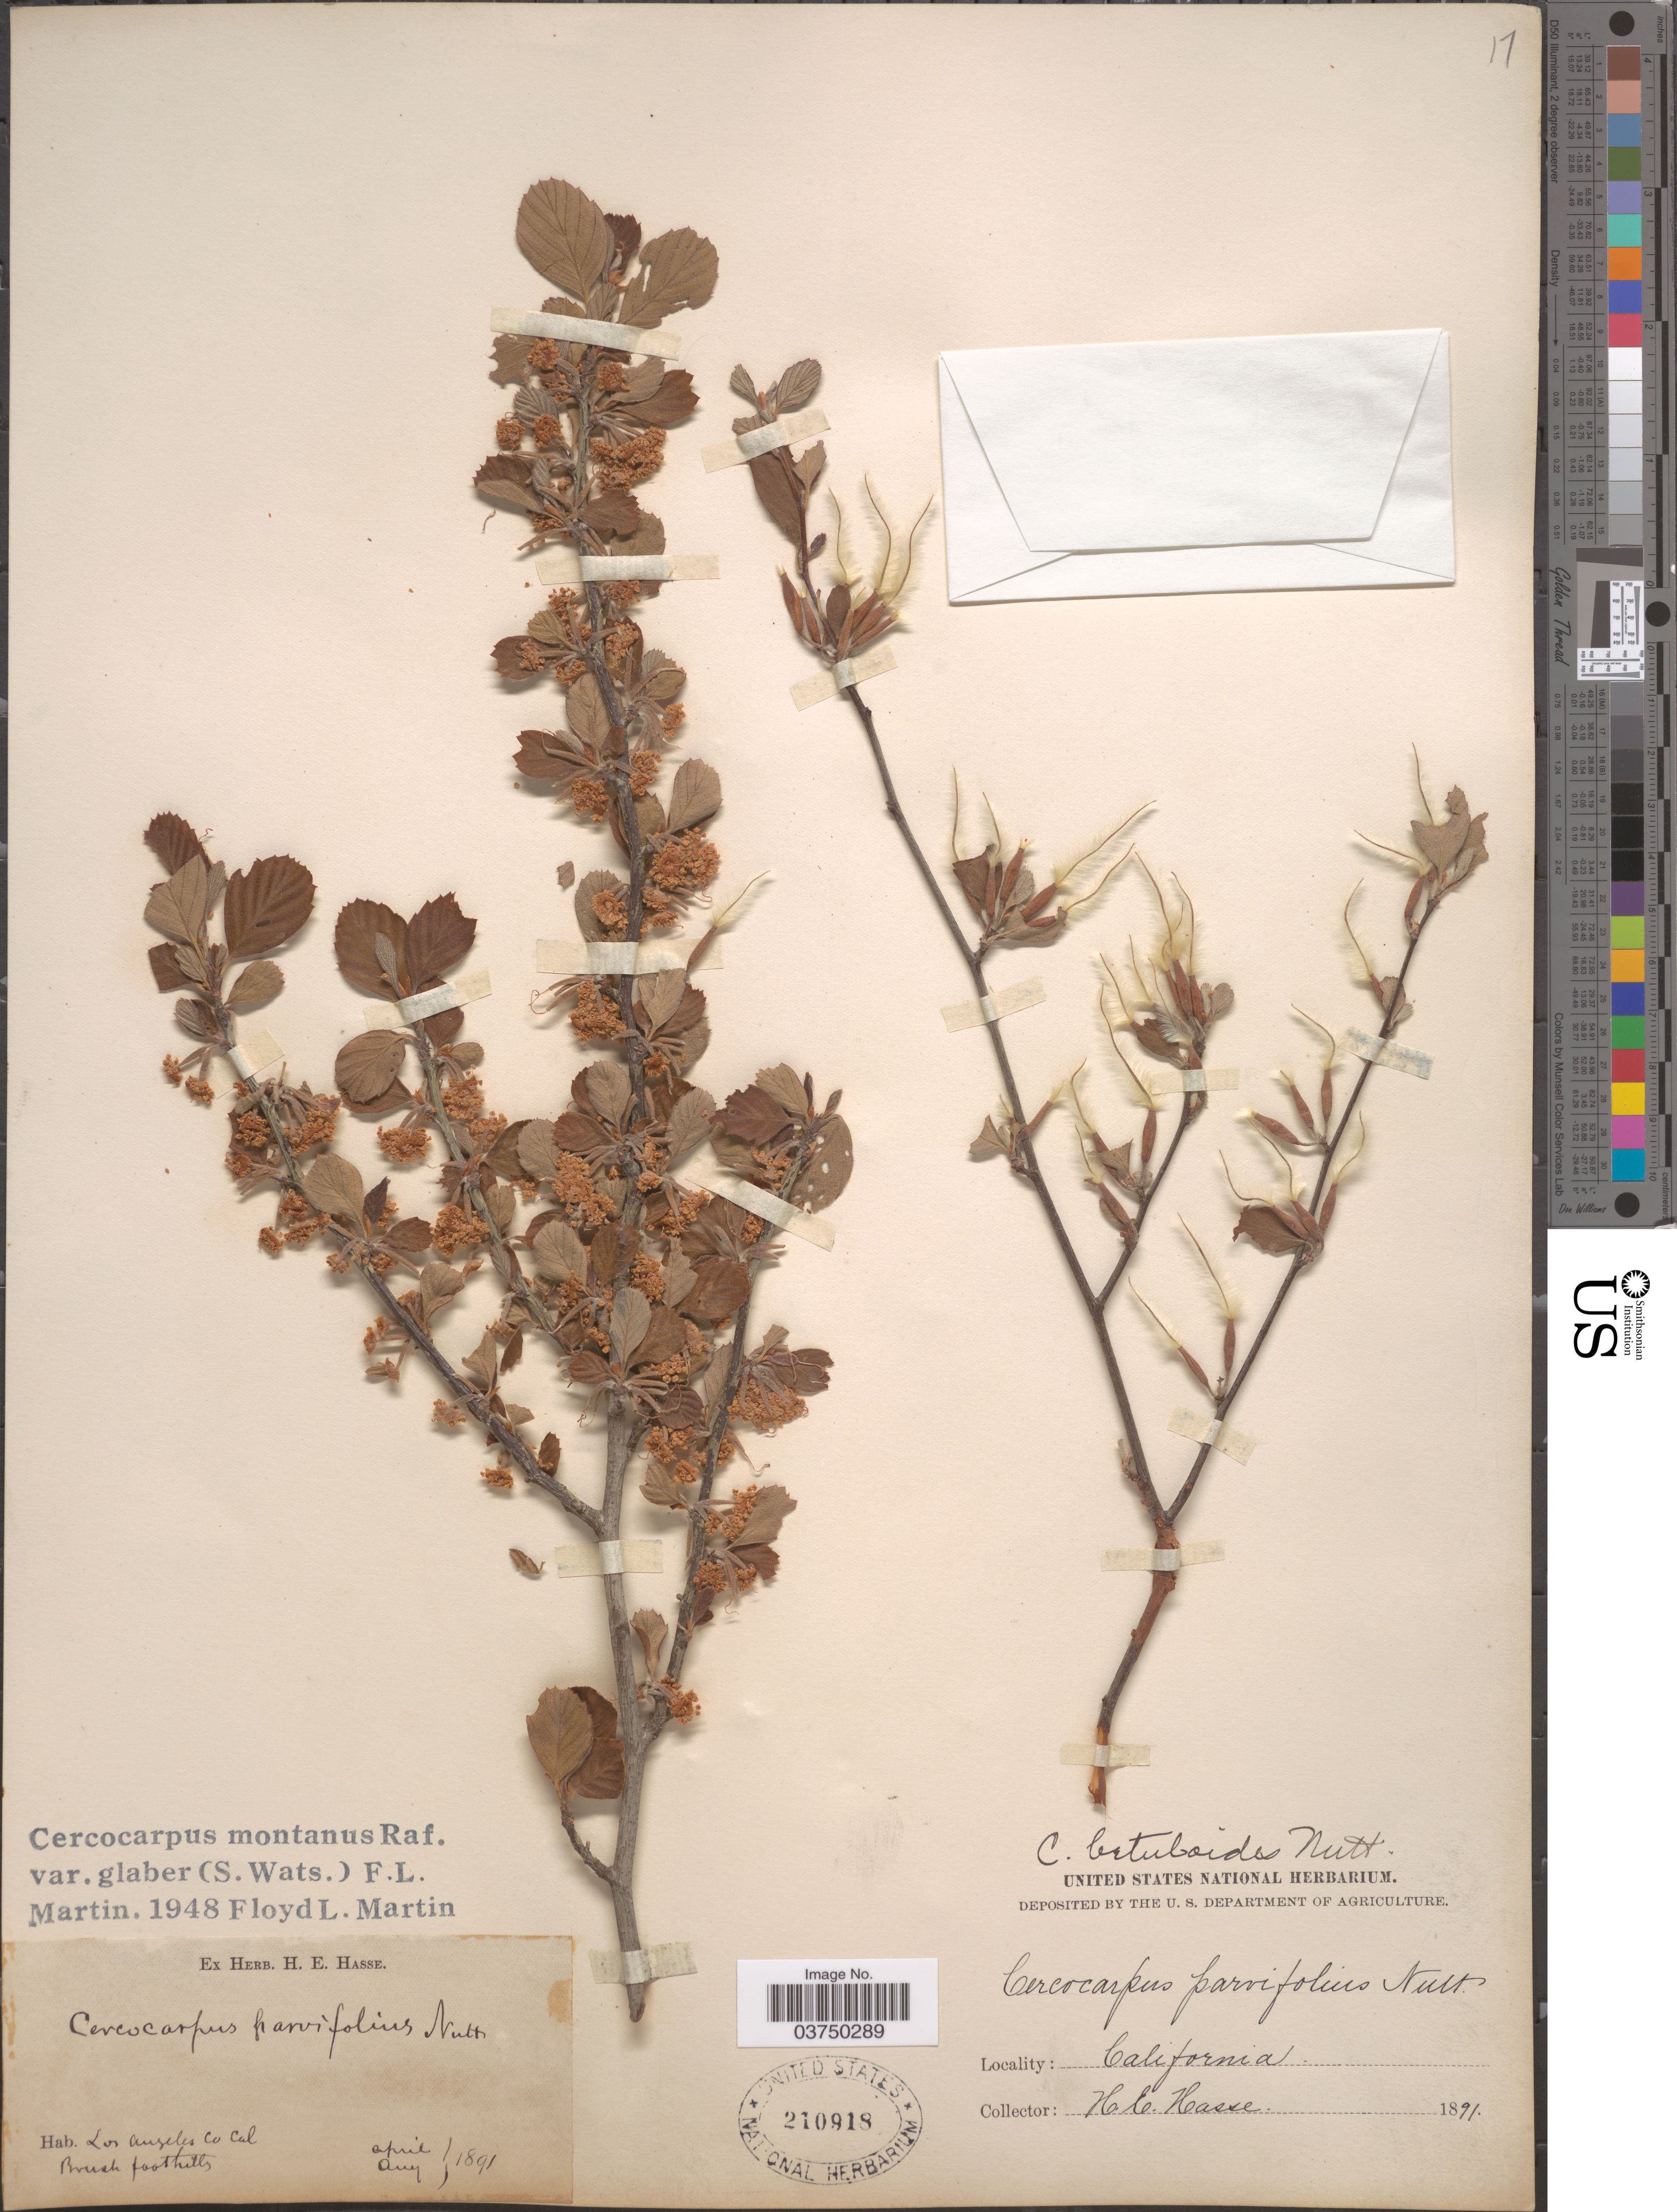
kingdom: Plantae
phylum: Tracheophyta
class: Magnoliopsida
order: Rosales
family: Rosaceae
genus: Cercocarpus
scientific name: Cercocarpus montanus var. glaber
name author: (S. Watson) F.L. Martin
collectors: H. E. Hasse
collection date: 1891-04/1891-08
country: United States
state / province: California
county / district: Los Angeles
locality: Los Angeles Co.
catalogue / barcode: US 210918